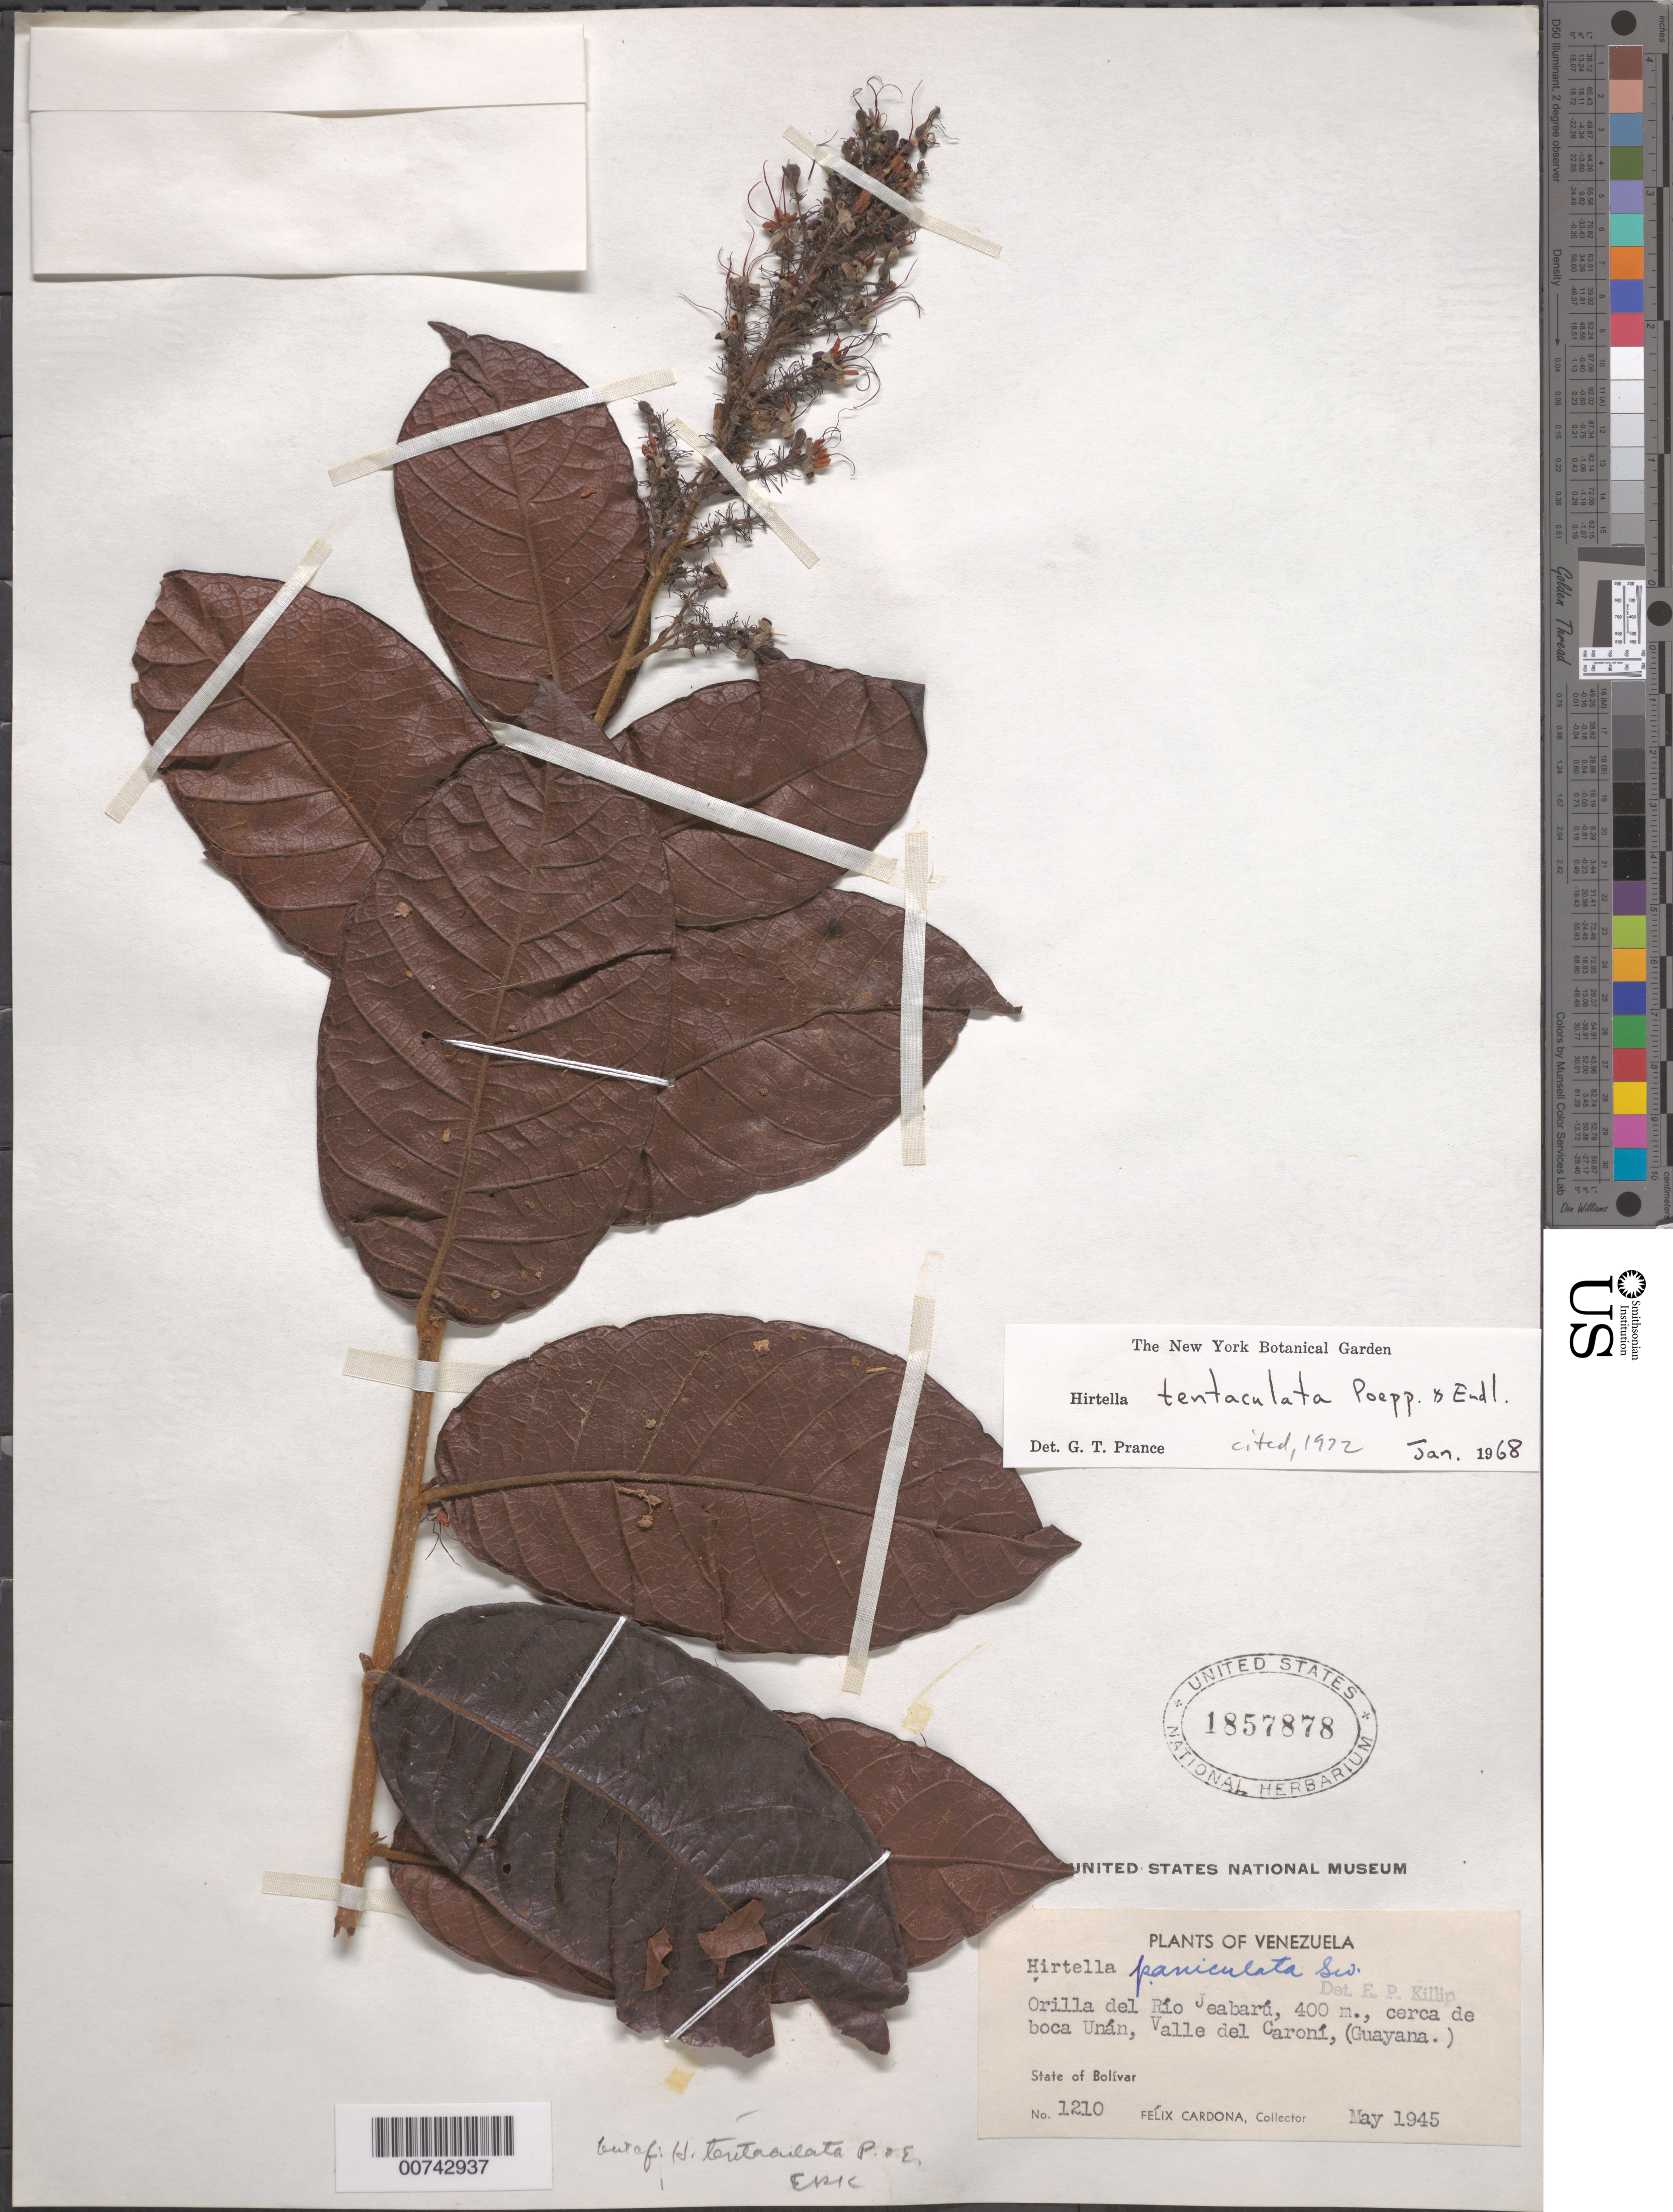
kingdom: Plantae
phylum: Tracheophyta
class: Magnoliopsida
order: Malpighiales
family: Chrysobalanaceae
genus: Hirtella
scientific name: Hirtella tentaculata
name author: Poepp.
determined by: Prance, G. T.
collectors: F. Cardona Puig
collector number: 1210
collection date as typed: May-45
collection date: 1945-05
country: Venezuela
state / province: Bolívar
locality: Río Caroní valle, Río Jeabaru, cerca de boca Unan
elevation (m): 400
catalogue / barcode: US 1857878